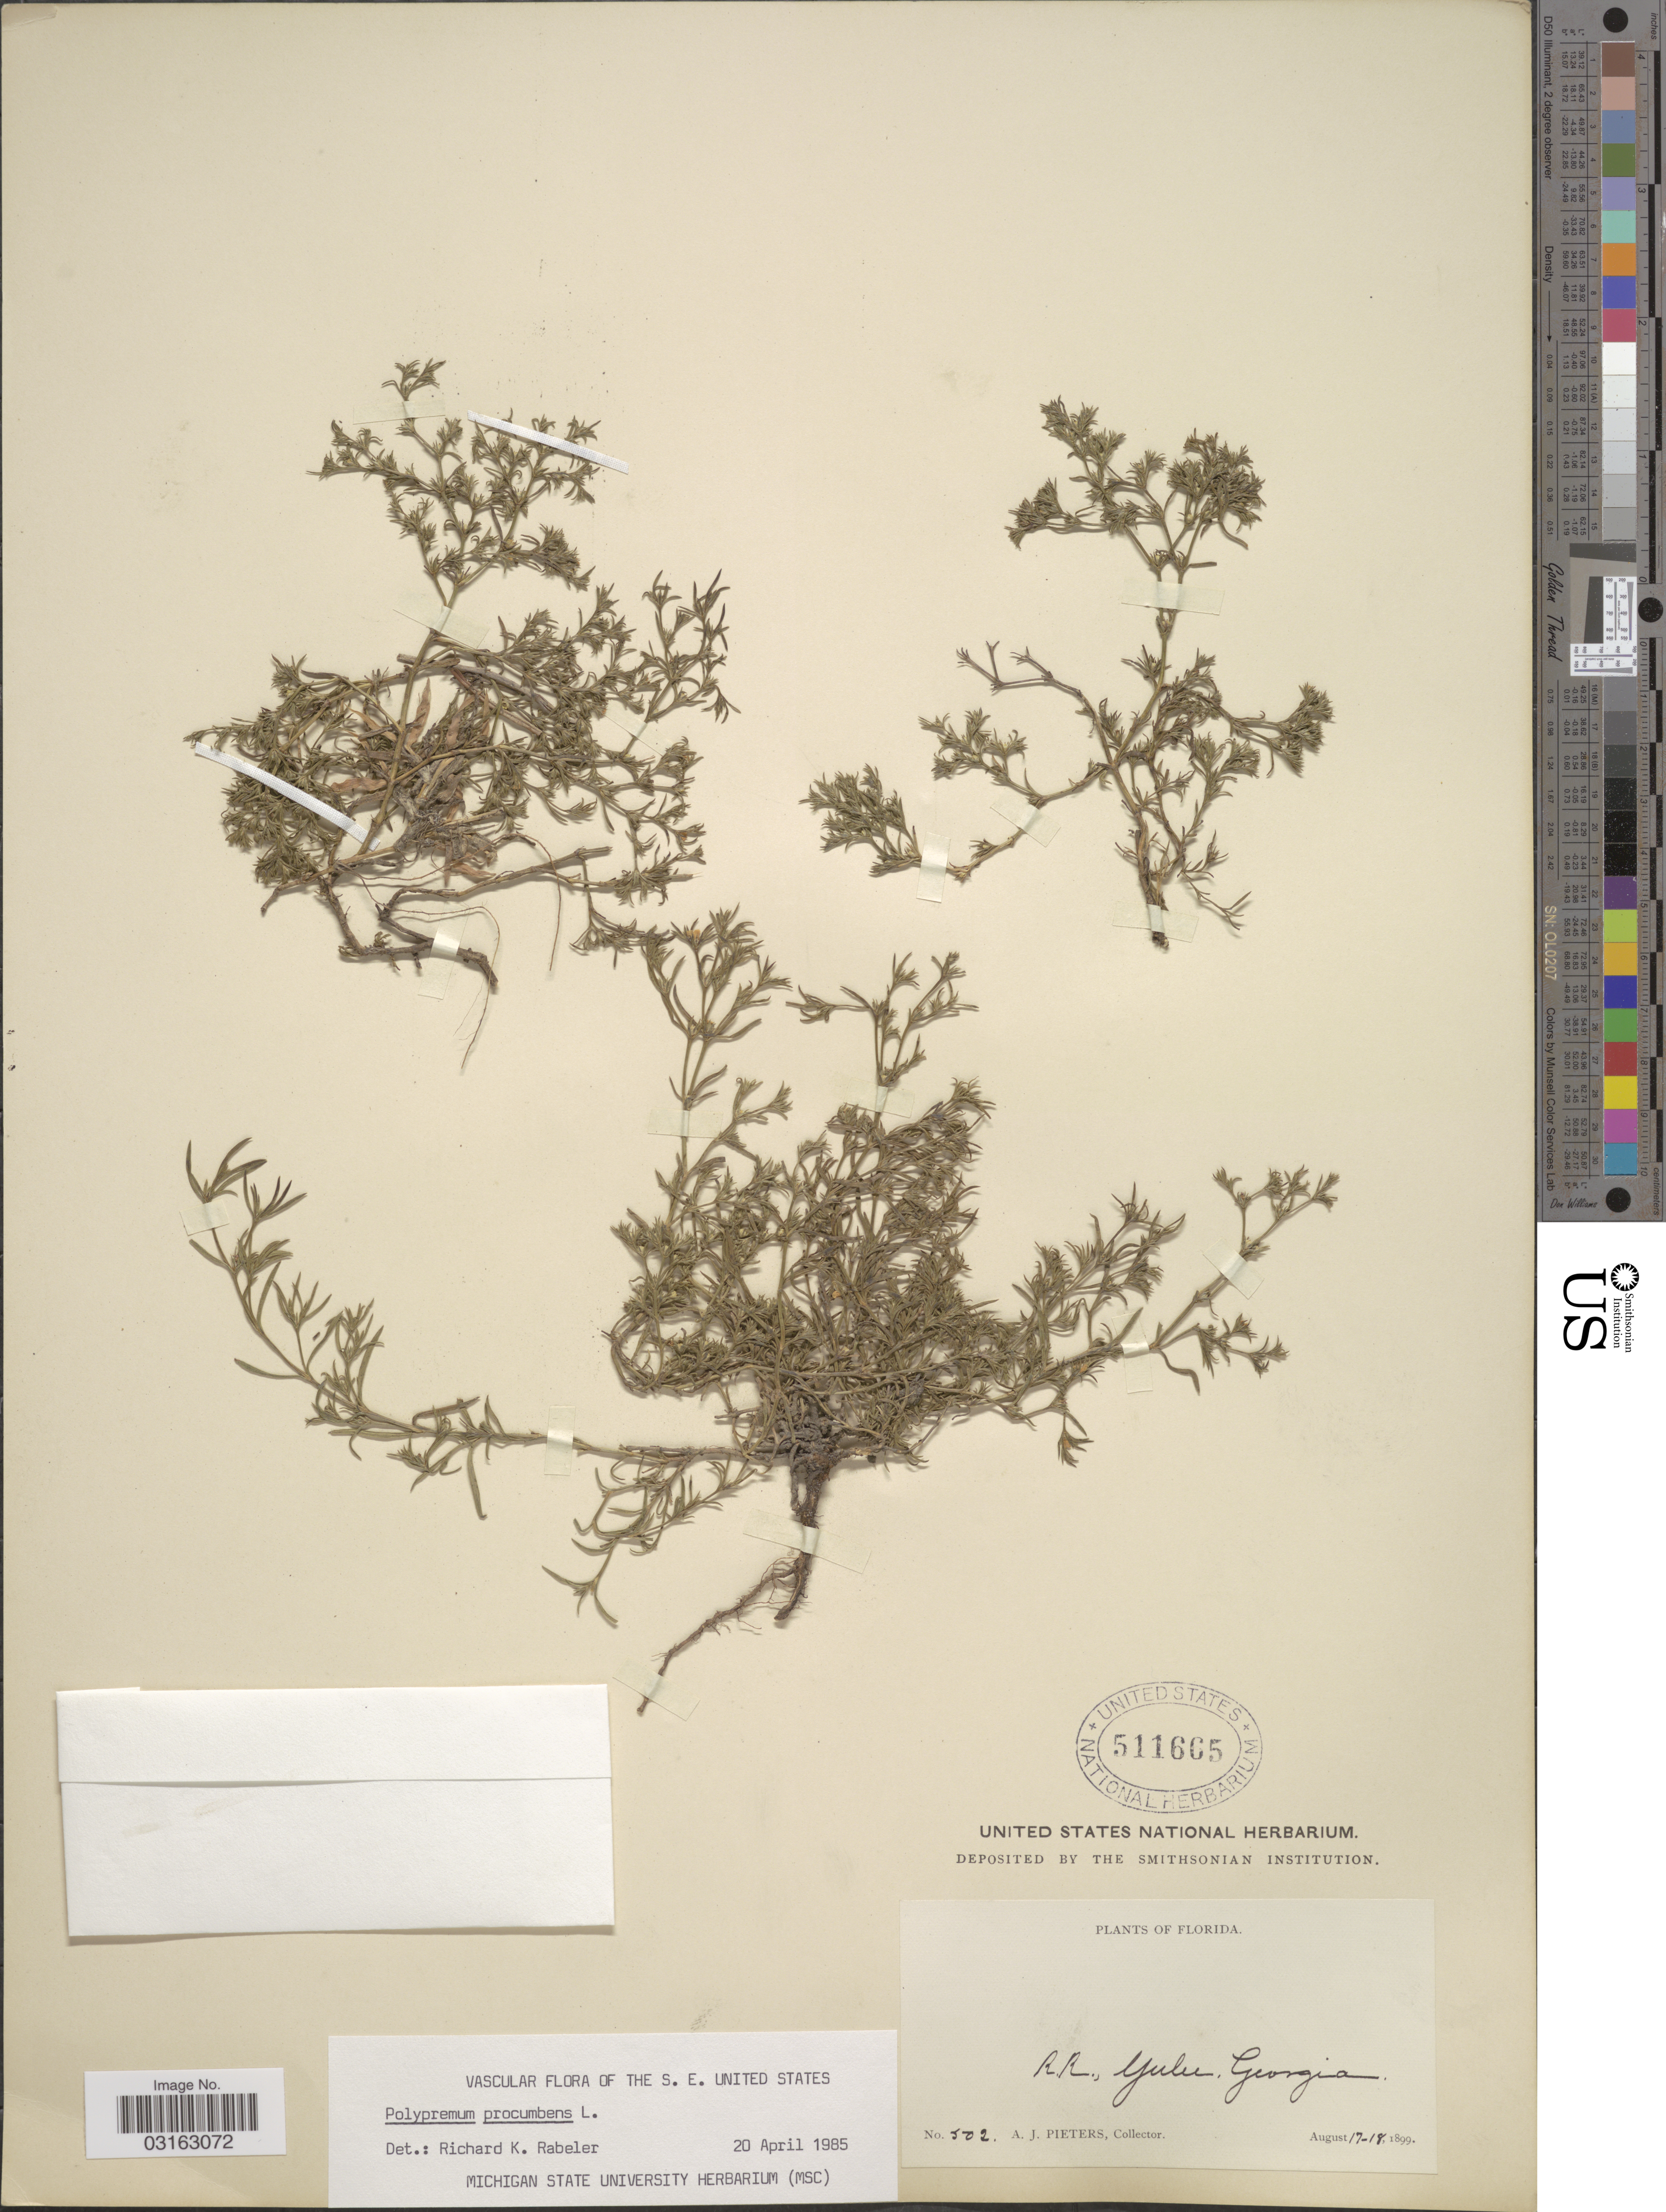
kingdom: Plantae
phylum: Tracheophyta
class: Magnoliopsida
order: Lamiales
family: Tetrachondraceae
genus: Polypremum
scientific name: Polypremum procumbens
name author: L.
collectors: A. Pieters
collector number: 502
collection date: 1899-08-17/1899-08-18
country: United States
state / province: Georgia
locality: R. R., Yulu, Georgia.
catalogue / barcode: US 511665